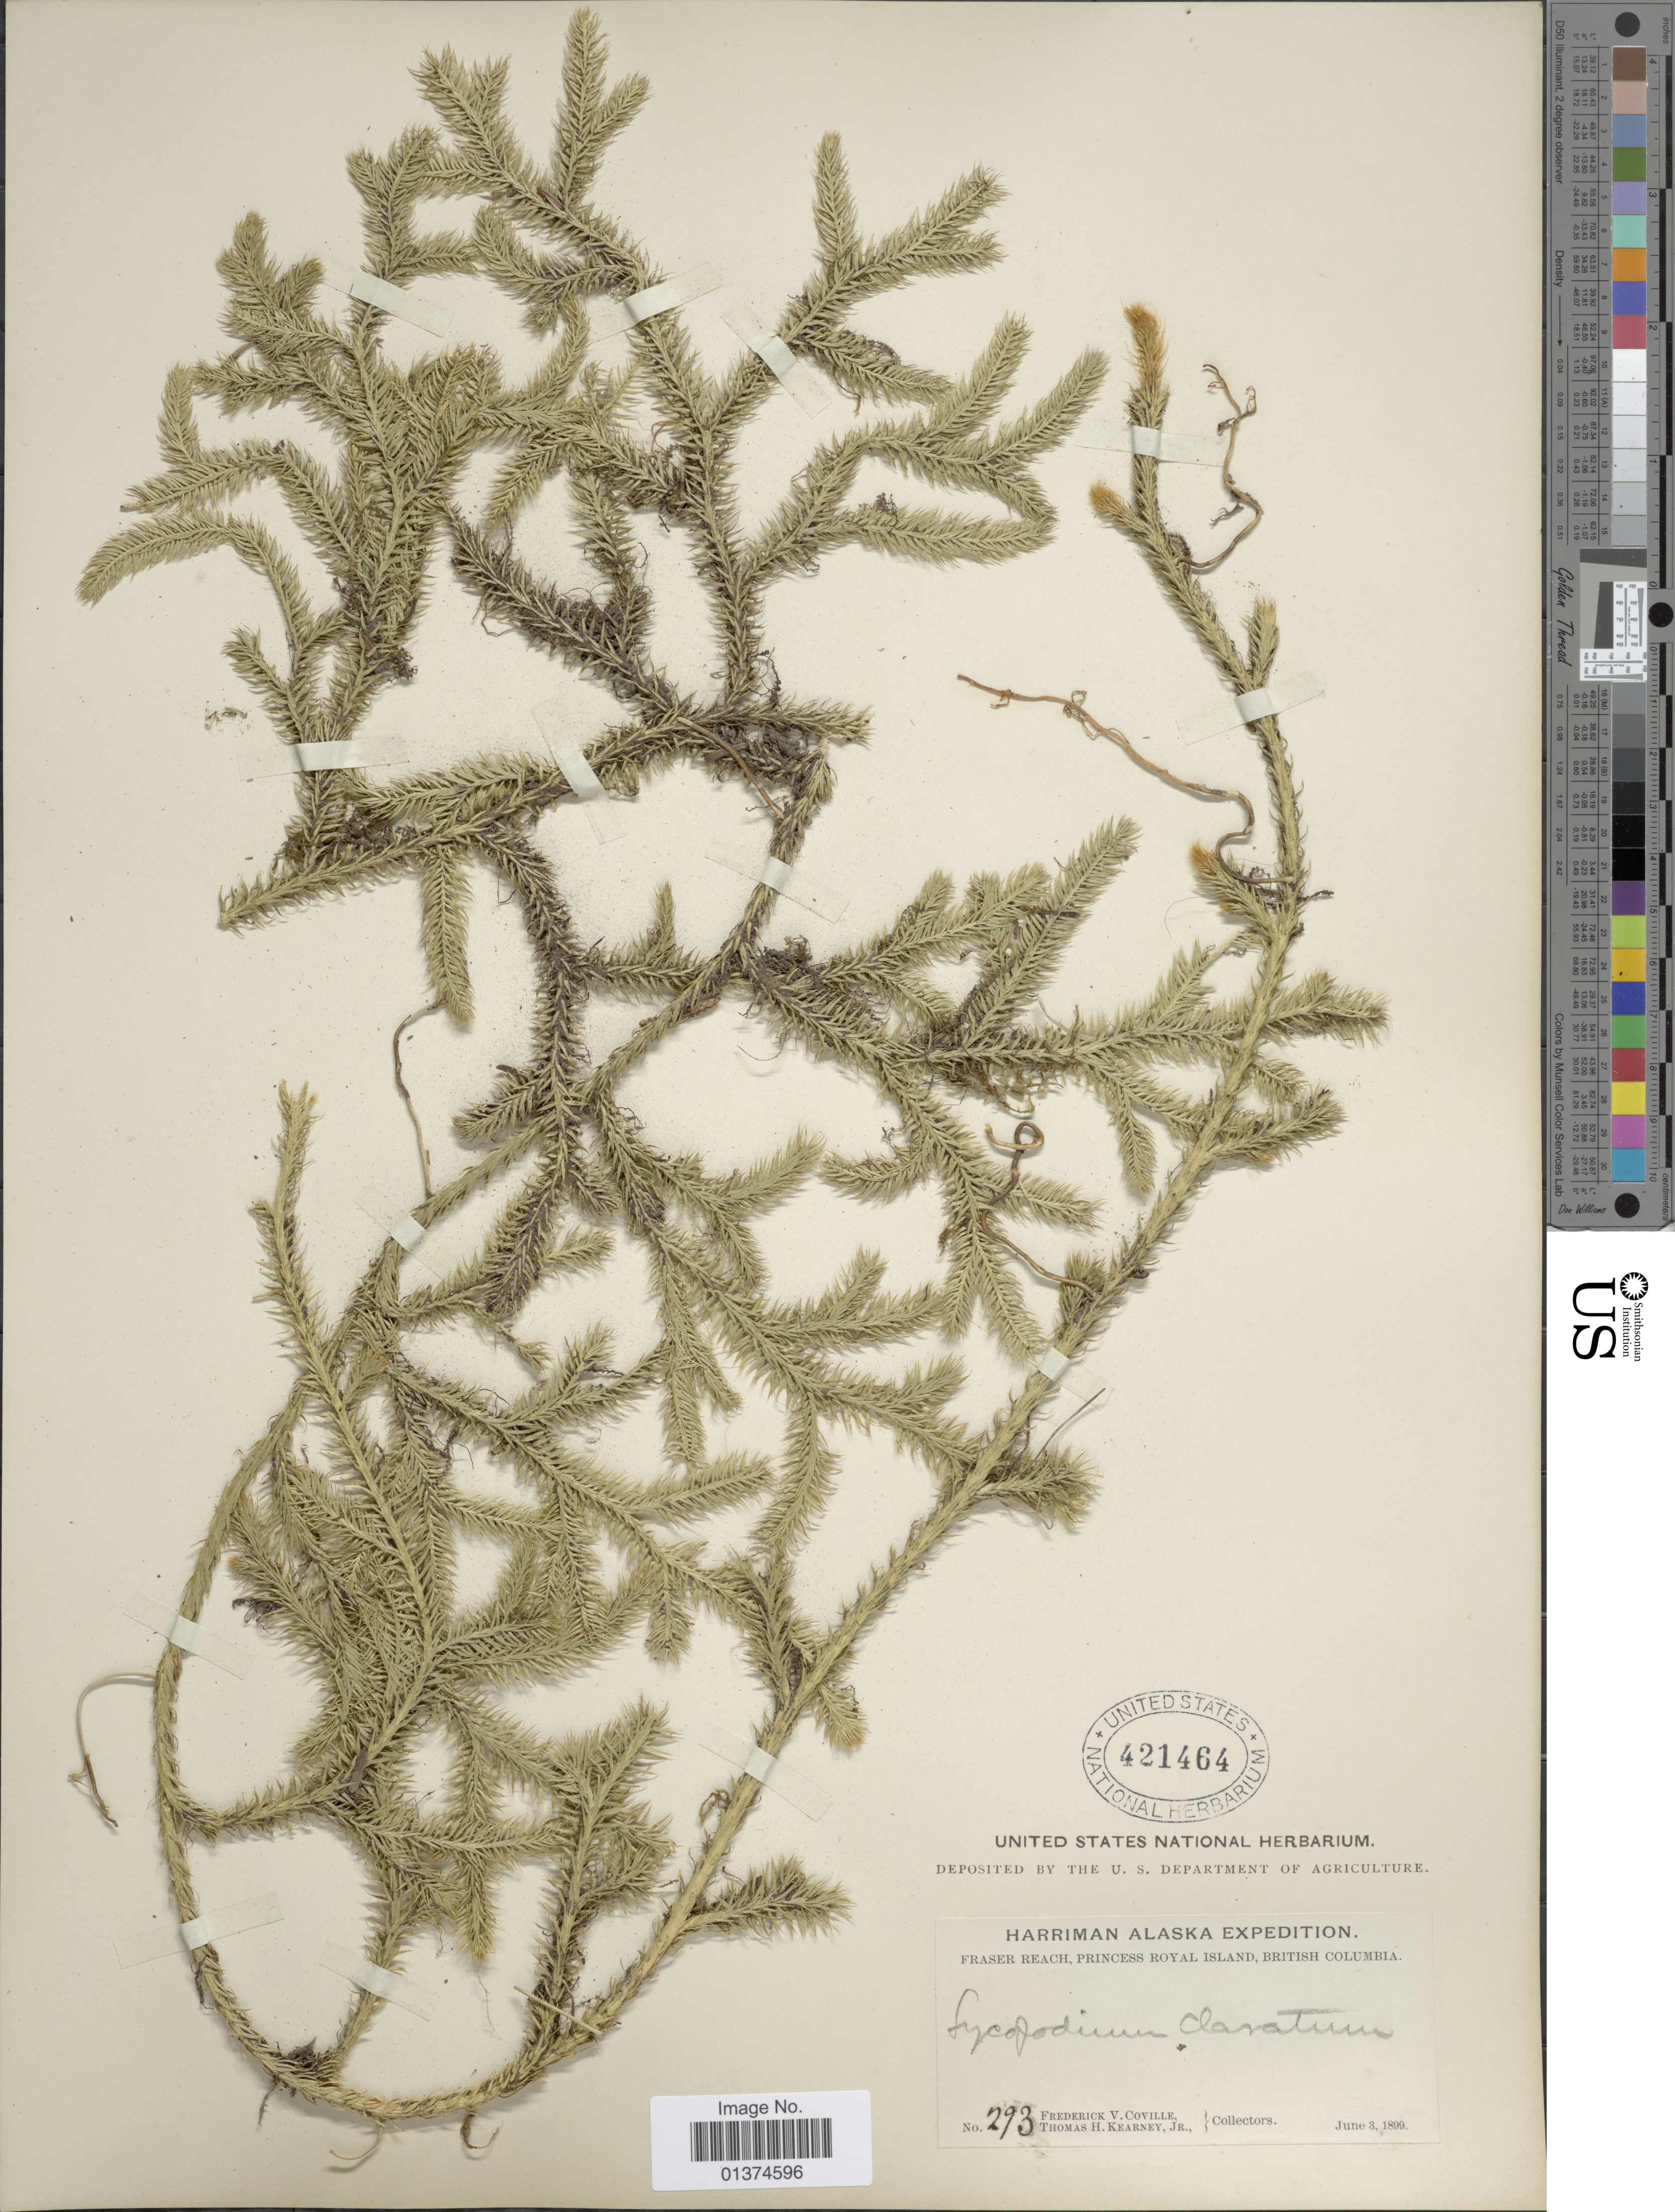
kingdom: Plantae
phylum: Tracheophyta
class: Lycopodiopsida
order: Lycopodiales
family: Lycopodiaceae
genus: Lycopodium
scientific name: Lycopodium clavatum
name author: L.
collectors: F. V. Coville & T. H. Kearney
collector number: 293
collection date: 1899-06-03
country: Canada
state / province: British Columbia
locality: Fraser Reach, Princess Royal Island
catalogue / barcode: US 421464